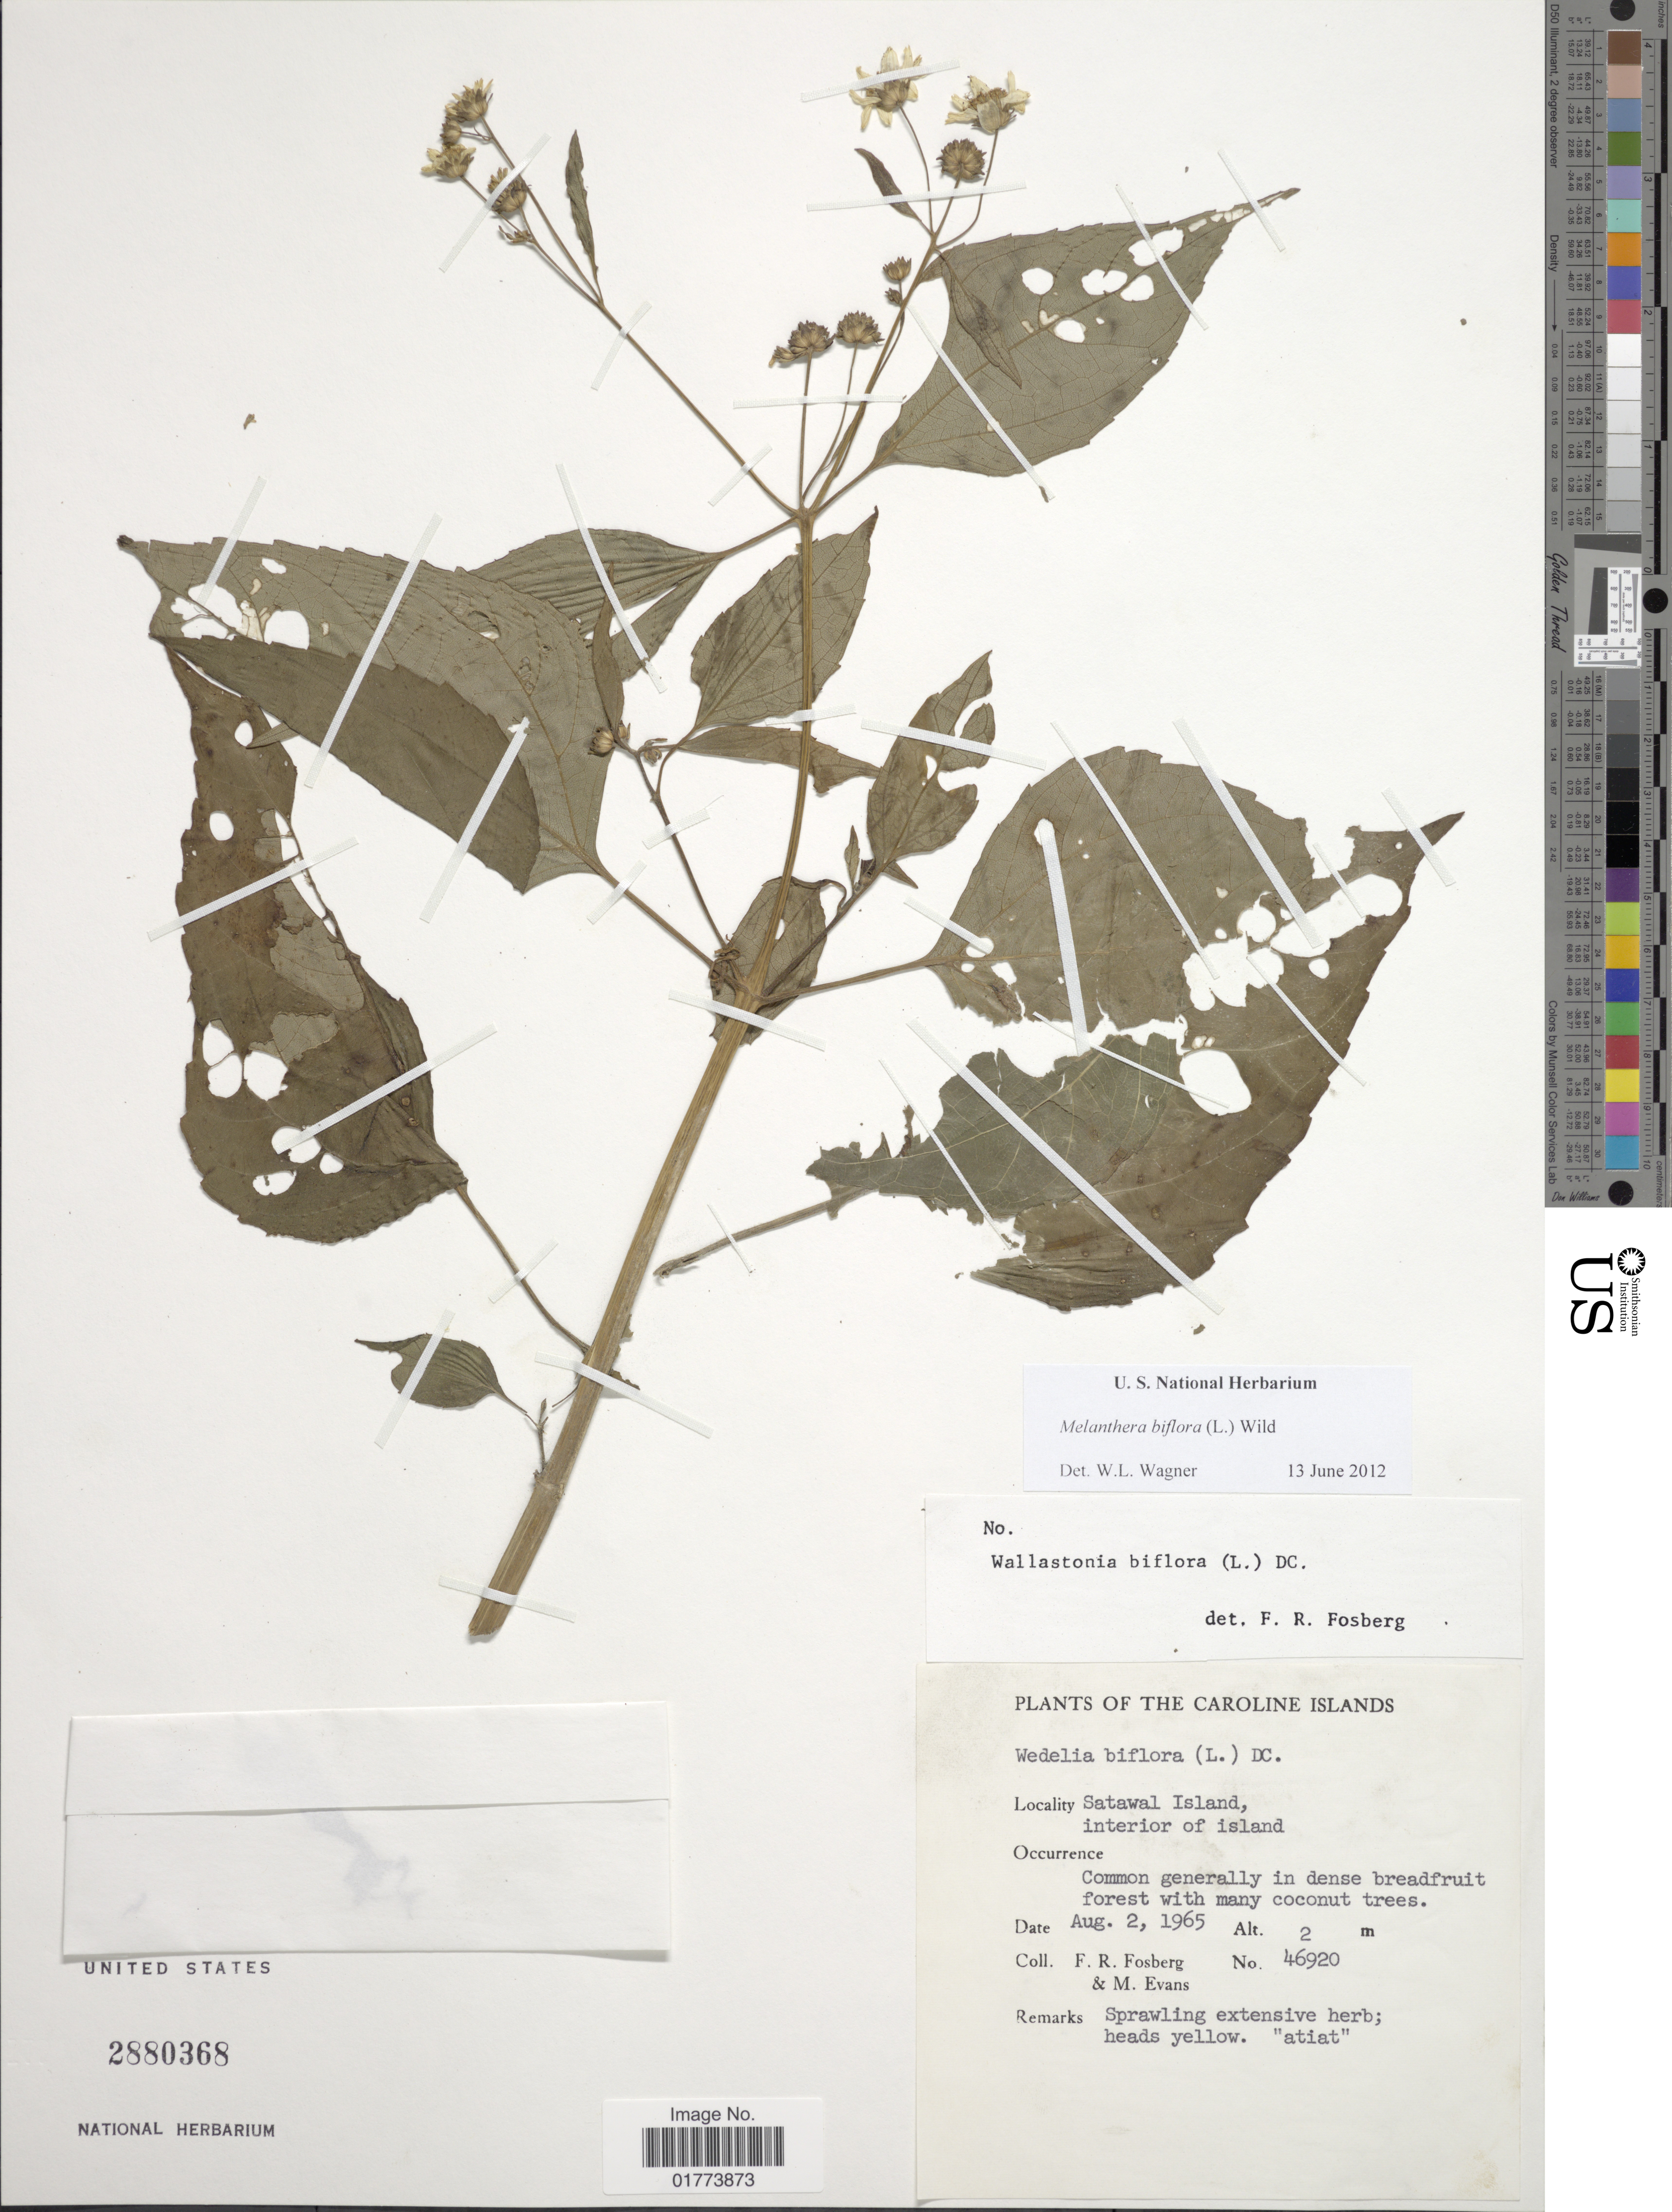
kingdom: Plantae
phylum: Tracheophyta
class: Magnoliopsida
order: Asterales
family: Asteraceae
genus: Wollastonia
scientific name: Wollastonia biflora var. biflora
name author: (L.) DC.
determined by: Wagner, W. L., (BOT), Smithsonian Institution - National Museum of Natural History (UNITED STATES)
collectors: F. R. Fosberg & M. Evans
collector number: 46920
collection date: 1965-08-02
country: Micronesia, Federated States of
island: Satawal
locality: Caroline Islands, Satawal Island, interior of island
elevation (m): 2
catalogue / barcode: US 2880368